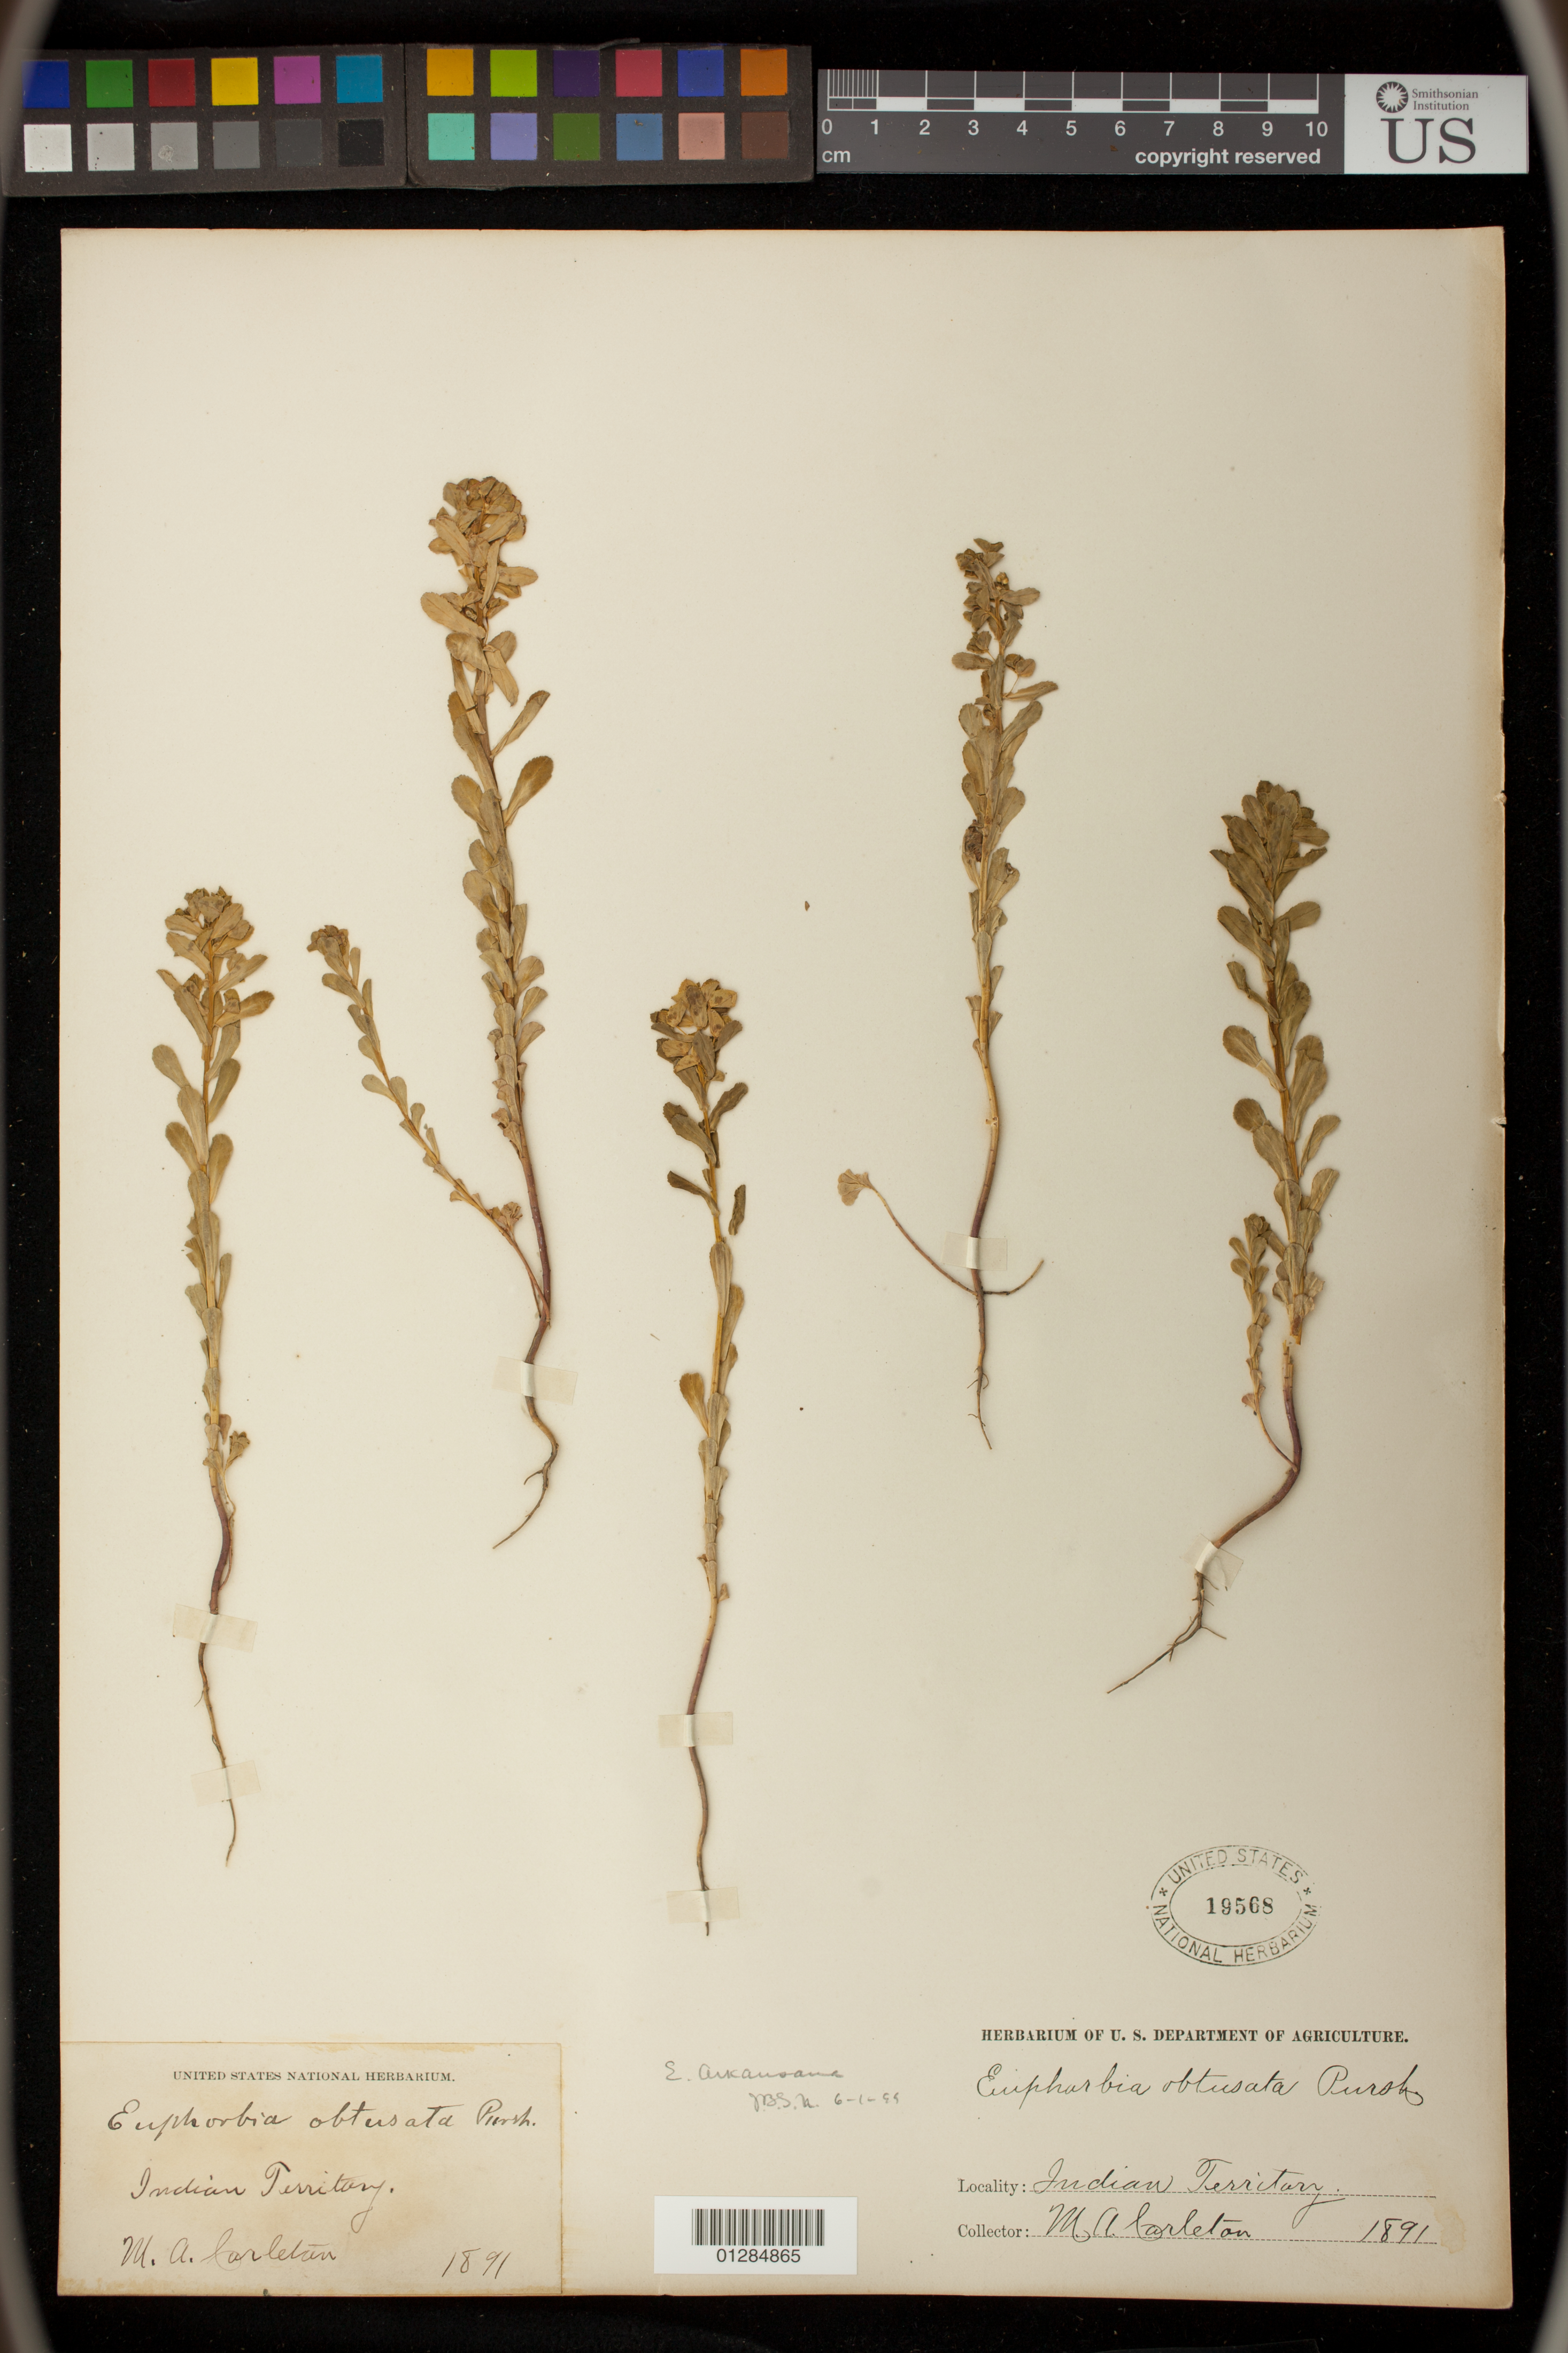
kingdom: Plantae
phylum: Tracheophyta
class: Magnoliopsida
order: Malpighiales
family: Euphorbiaceae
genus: Euphorbia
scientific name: Euphorbia spathulata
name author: Lam.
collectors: M. A. Carleton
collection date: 1891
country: United States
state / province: Oklahoma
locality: Indian Territory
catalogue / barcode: US 19568